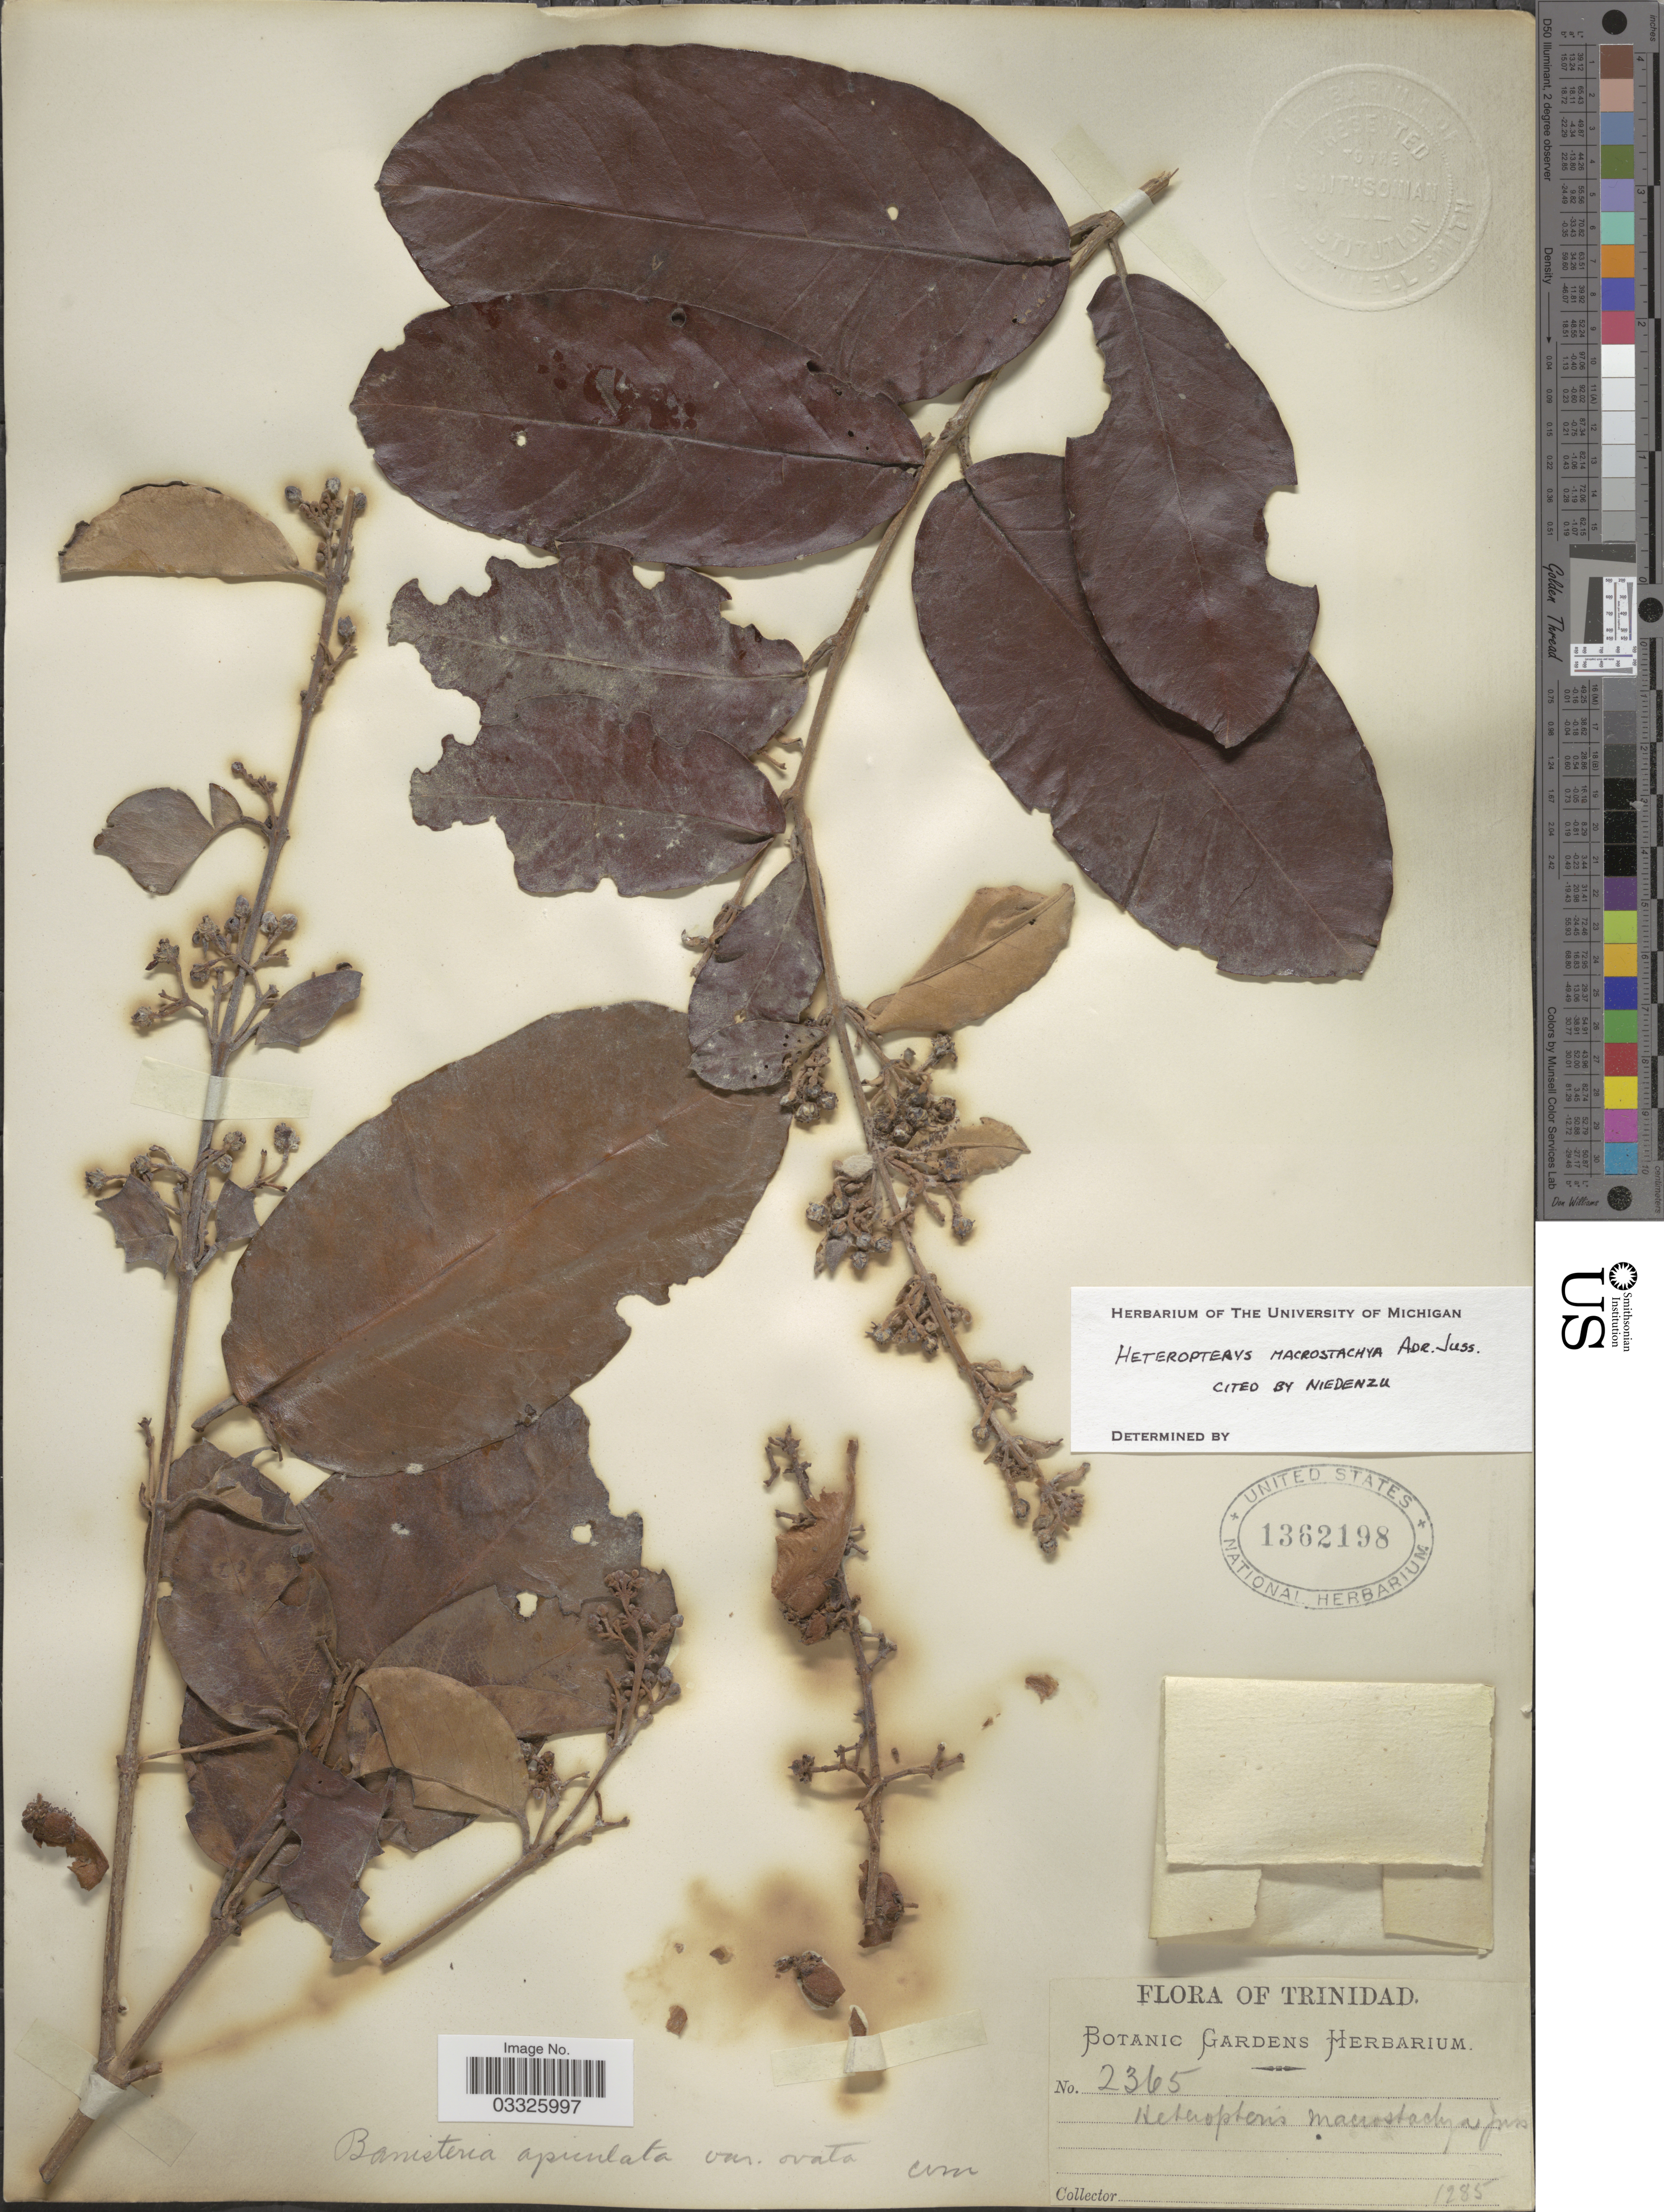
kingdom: Plantae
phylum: Tracheophyta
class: Magnoliopsida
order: Malpighiales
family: Malpighiaceae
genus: Heteropterys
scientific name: Heteropterys macrostachya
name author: A. Juss.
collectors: ex herb. Botanic Gardens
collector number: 2365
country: Trinidad and Tobago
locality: Trinidad.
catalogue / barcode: US 1362198